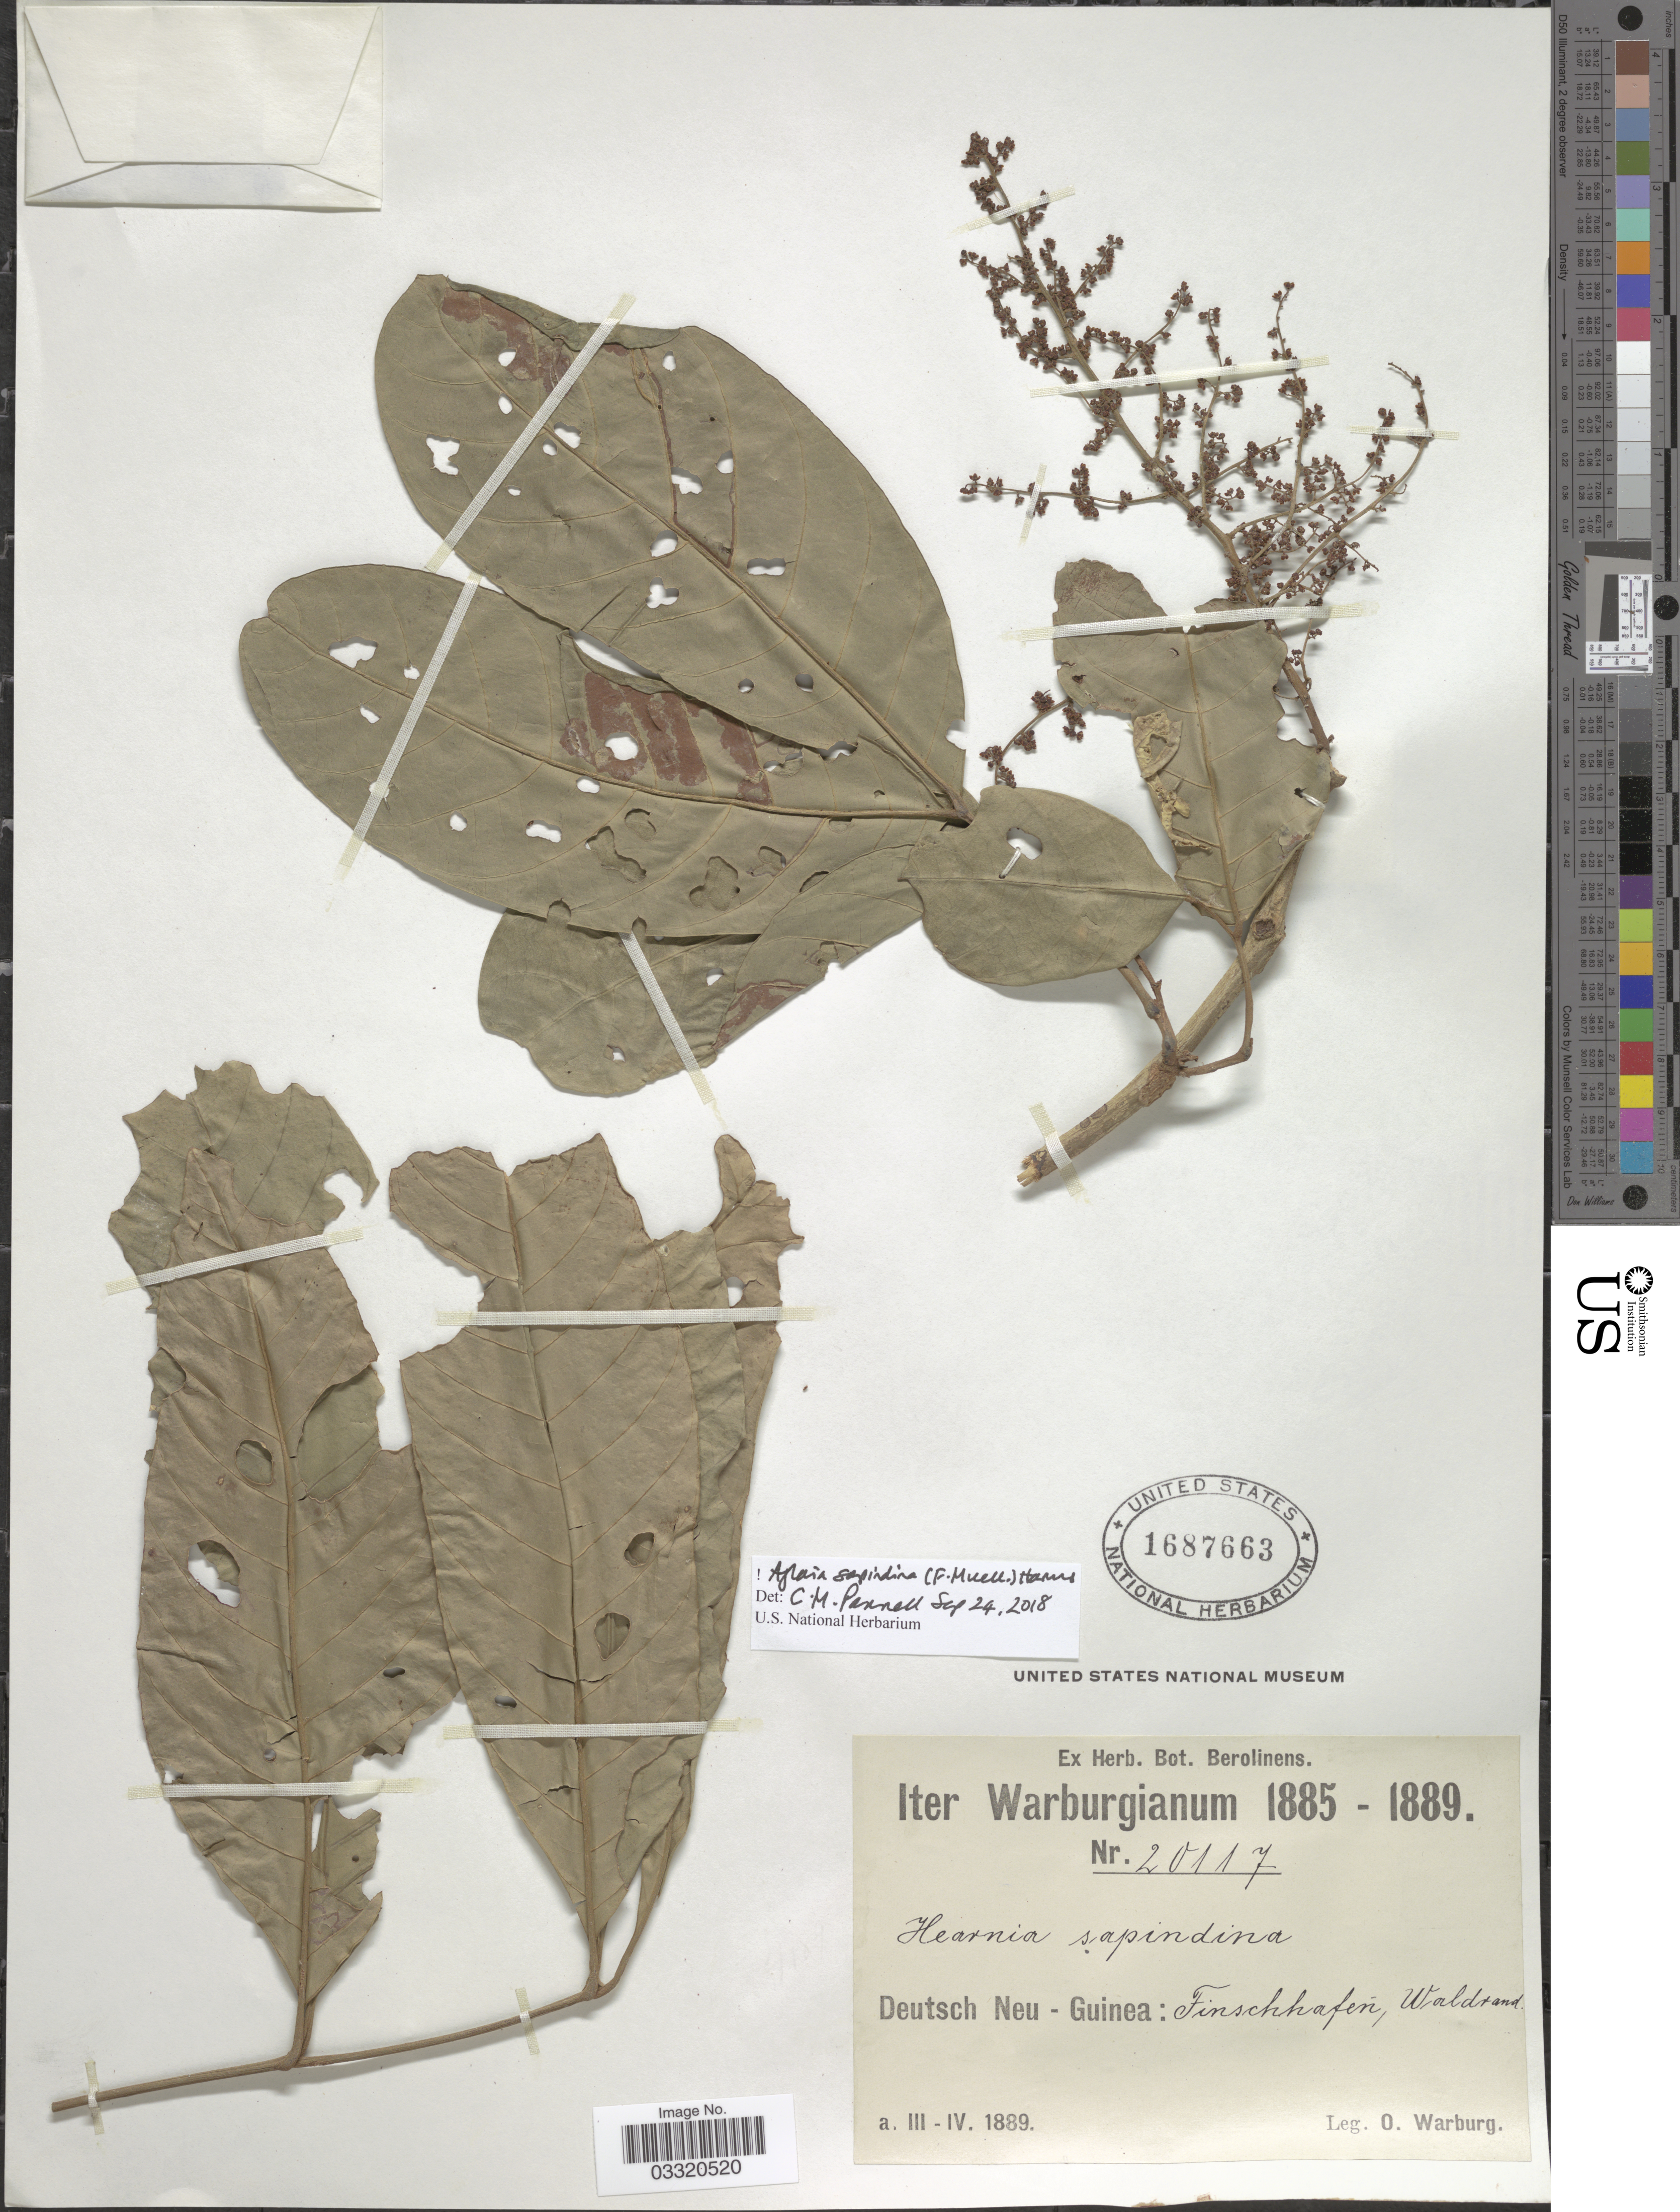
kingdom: Plantae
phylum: Tracheophyta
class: Magnoliopsida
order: Sapindales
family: Meliaceae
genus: Aglaia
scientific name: Aglaia sapindina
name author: (F. Muell.) Harms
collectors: O. Warburg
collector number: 20117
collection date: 1889-03/1889-04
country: Indonesia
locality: Deutsch Neu - Guinea: Finschhafen, Waldrand.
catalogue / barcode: US 1687663